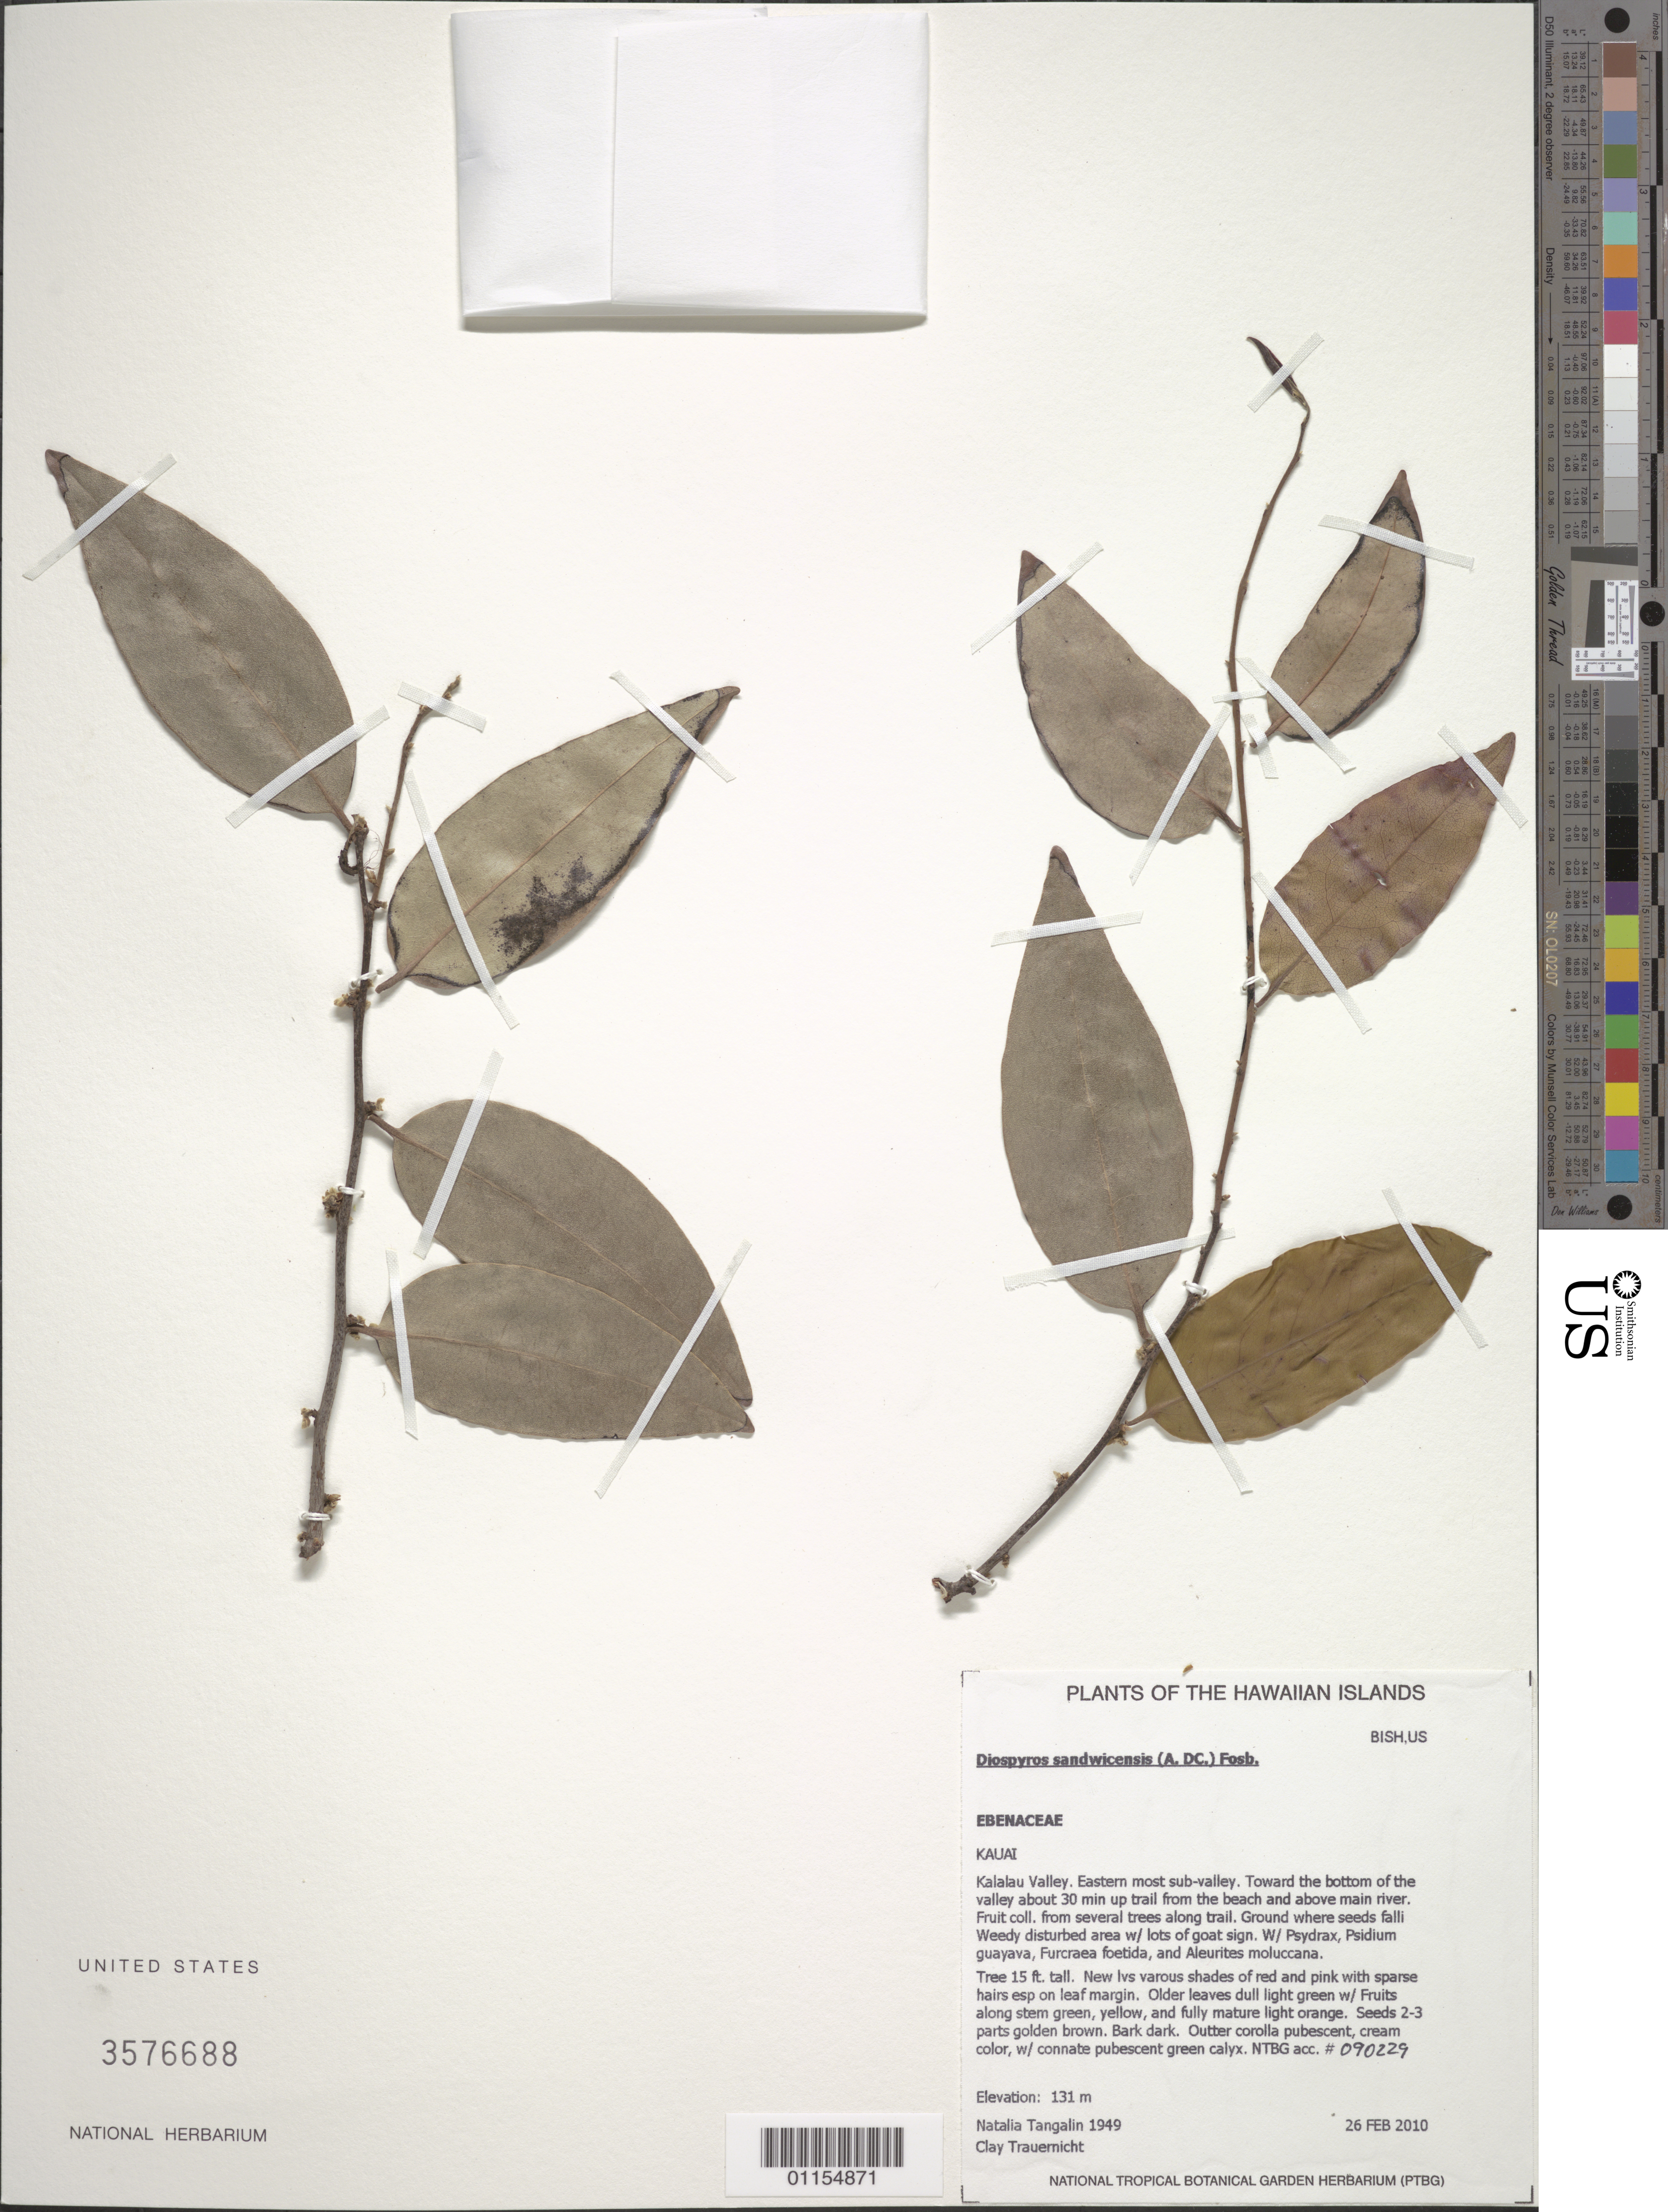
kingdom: Plantae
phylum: Tracheophyta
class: Magnoliopsida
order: Ericales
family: Ebenaceae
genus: Diospyros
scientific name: Diospyros sandwicensis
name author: (A. DC.) Fosberg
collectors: N. Tangalin & C. Trauernicht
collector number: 1949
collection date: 2010-02-26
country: United States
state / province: Hawaii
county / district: Kaui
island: Kaua'i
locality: Kalalau Valley, eastern most sub-valley, toward the bottom of the valley about 30 min up trail from the beach and above main river.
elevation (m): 131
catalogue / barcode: US 3576688